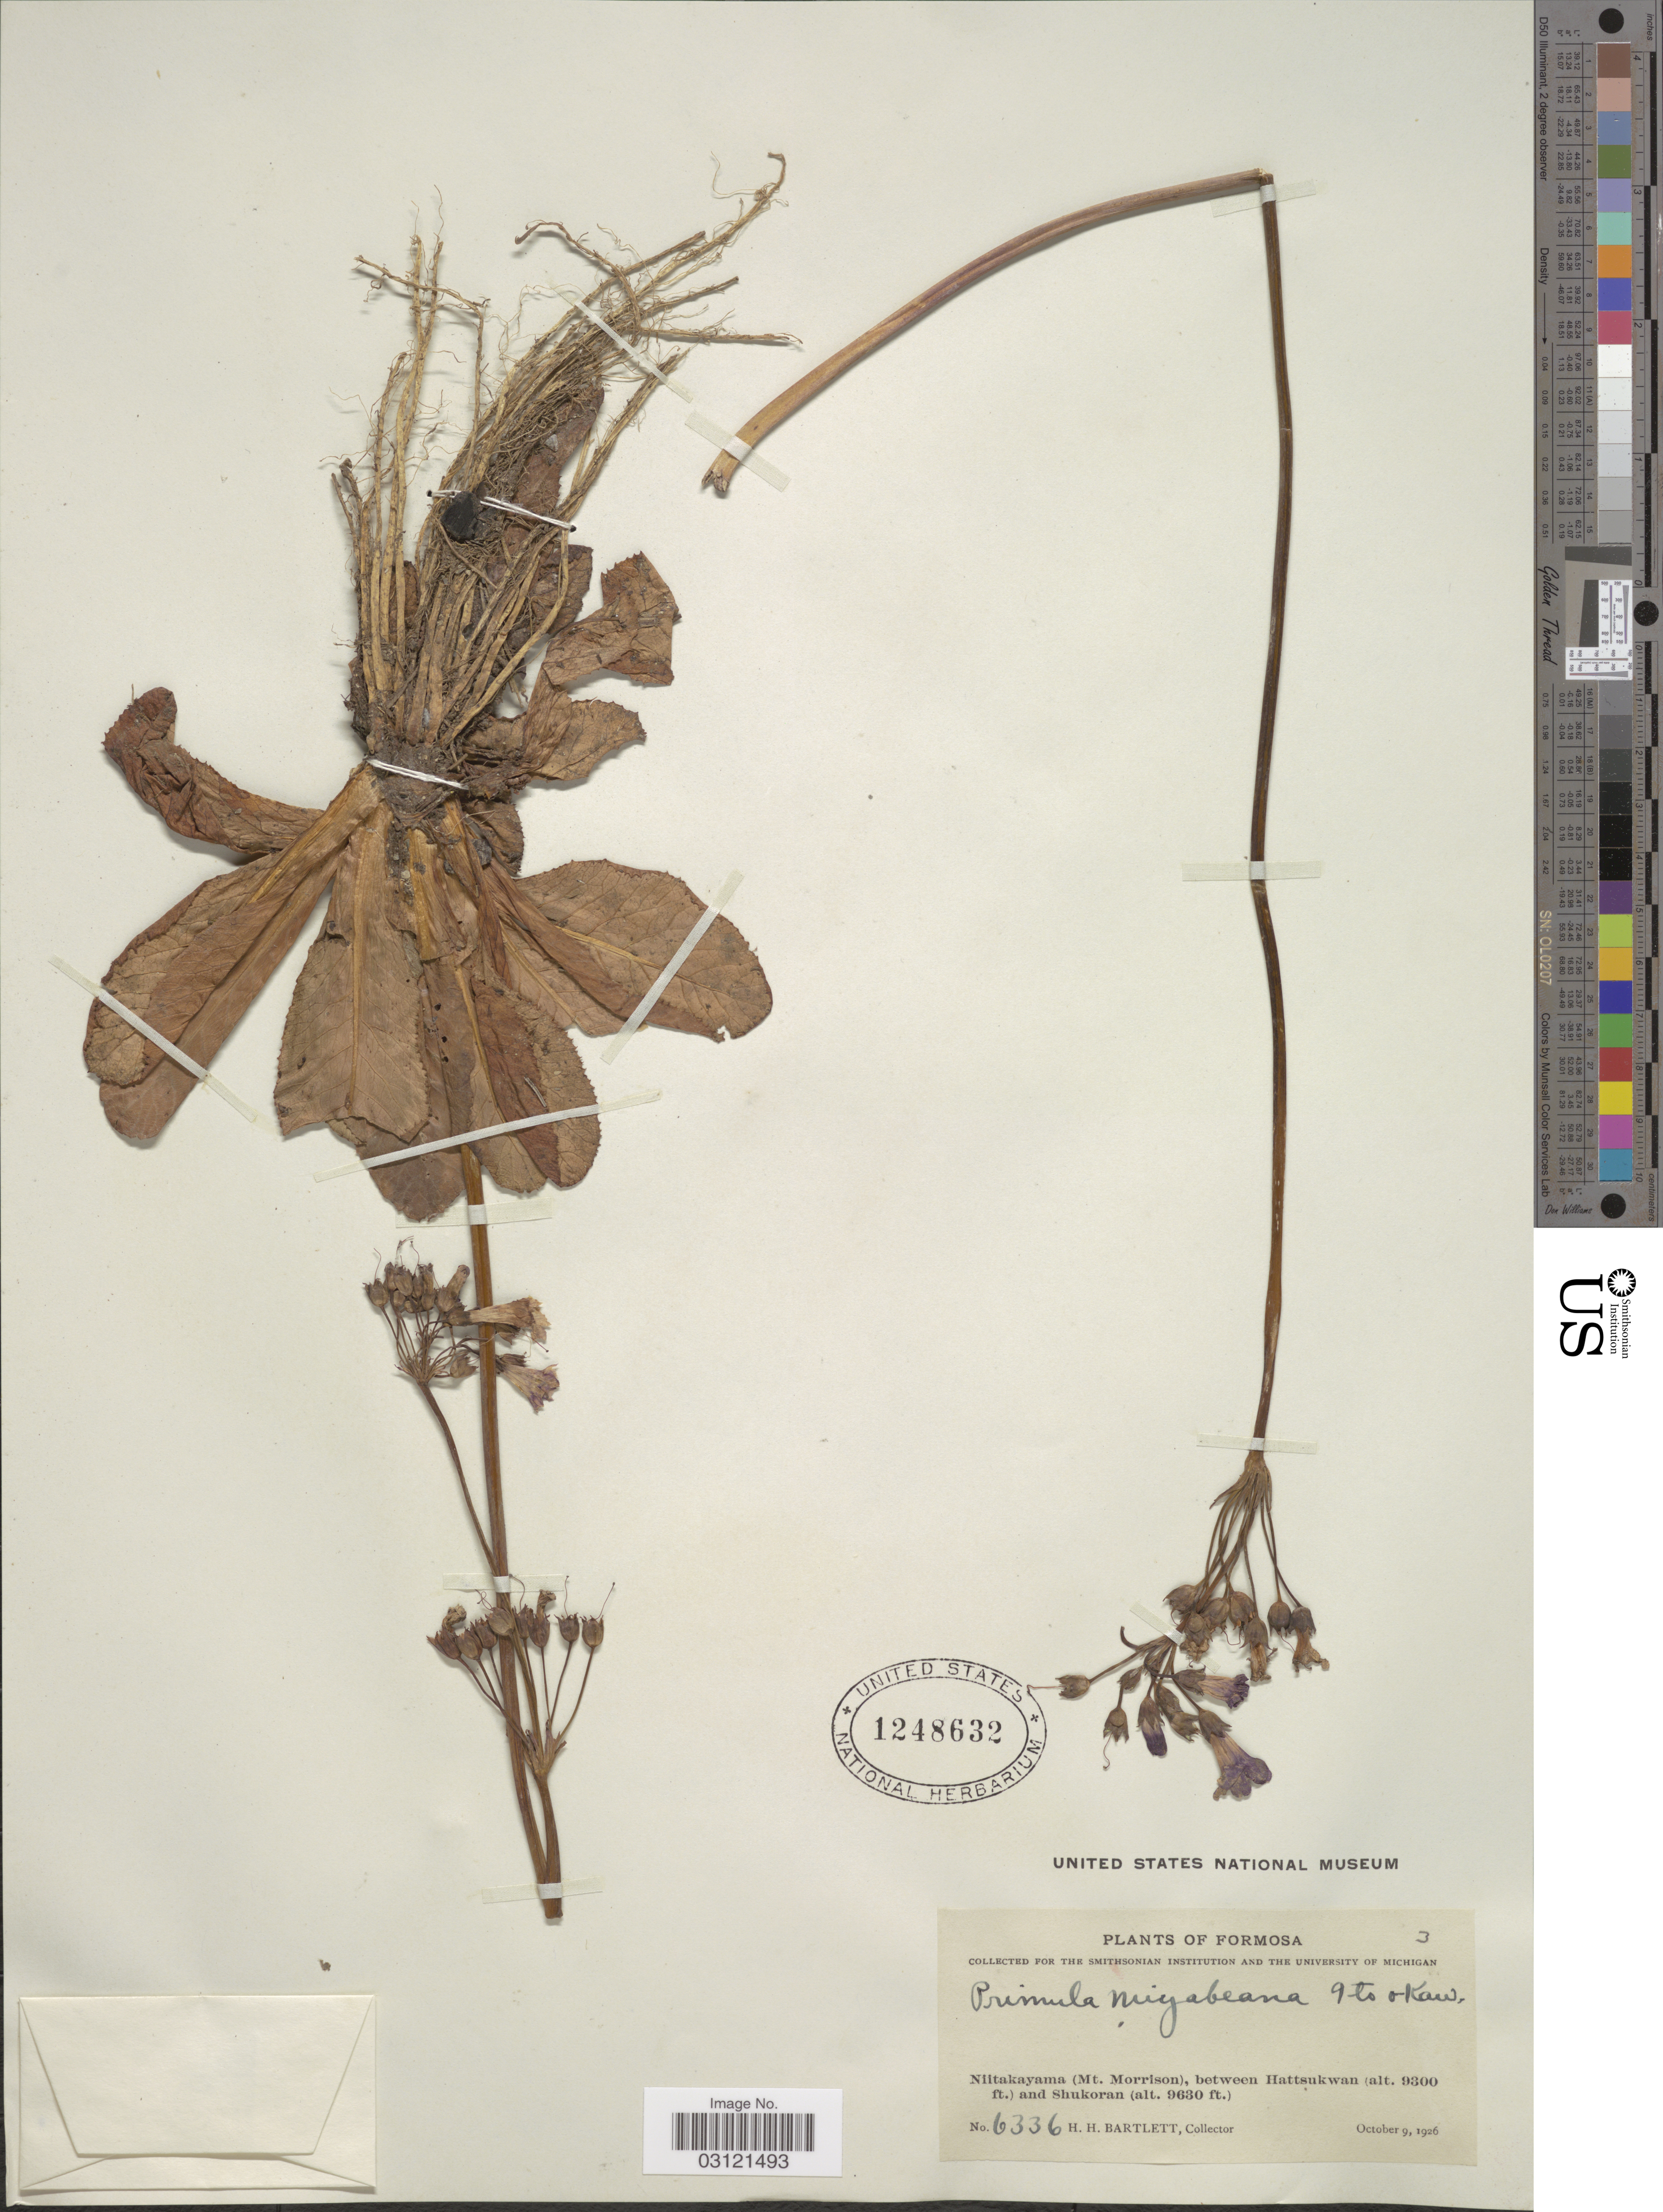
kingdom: Plantae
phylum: Tracheophyta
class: Magnoliopsida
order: Ericales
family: Primulaceae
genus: Primula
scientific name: Primula miyabeana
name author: T. Itô & Kawak.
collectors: H. H. Bartlett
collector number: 6336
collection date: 1926-10-09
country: Taiwan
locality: Formosa. Niitakayama (Mt. Morrison), between Hattsukwan and Shukoran.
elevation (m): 2835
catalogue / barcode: US 1248632